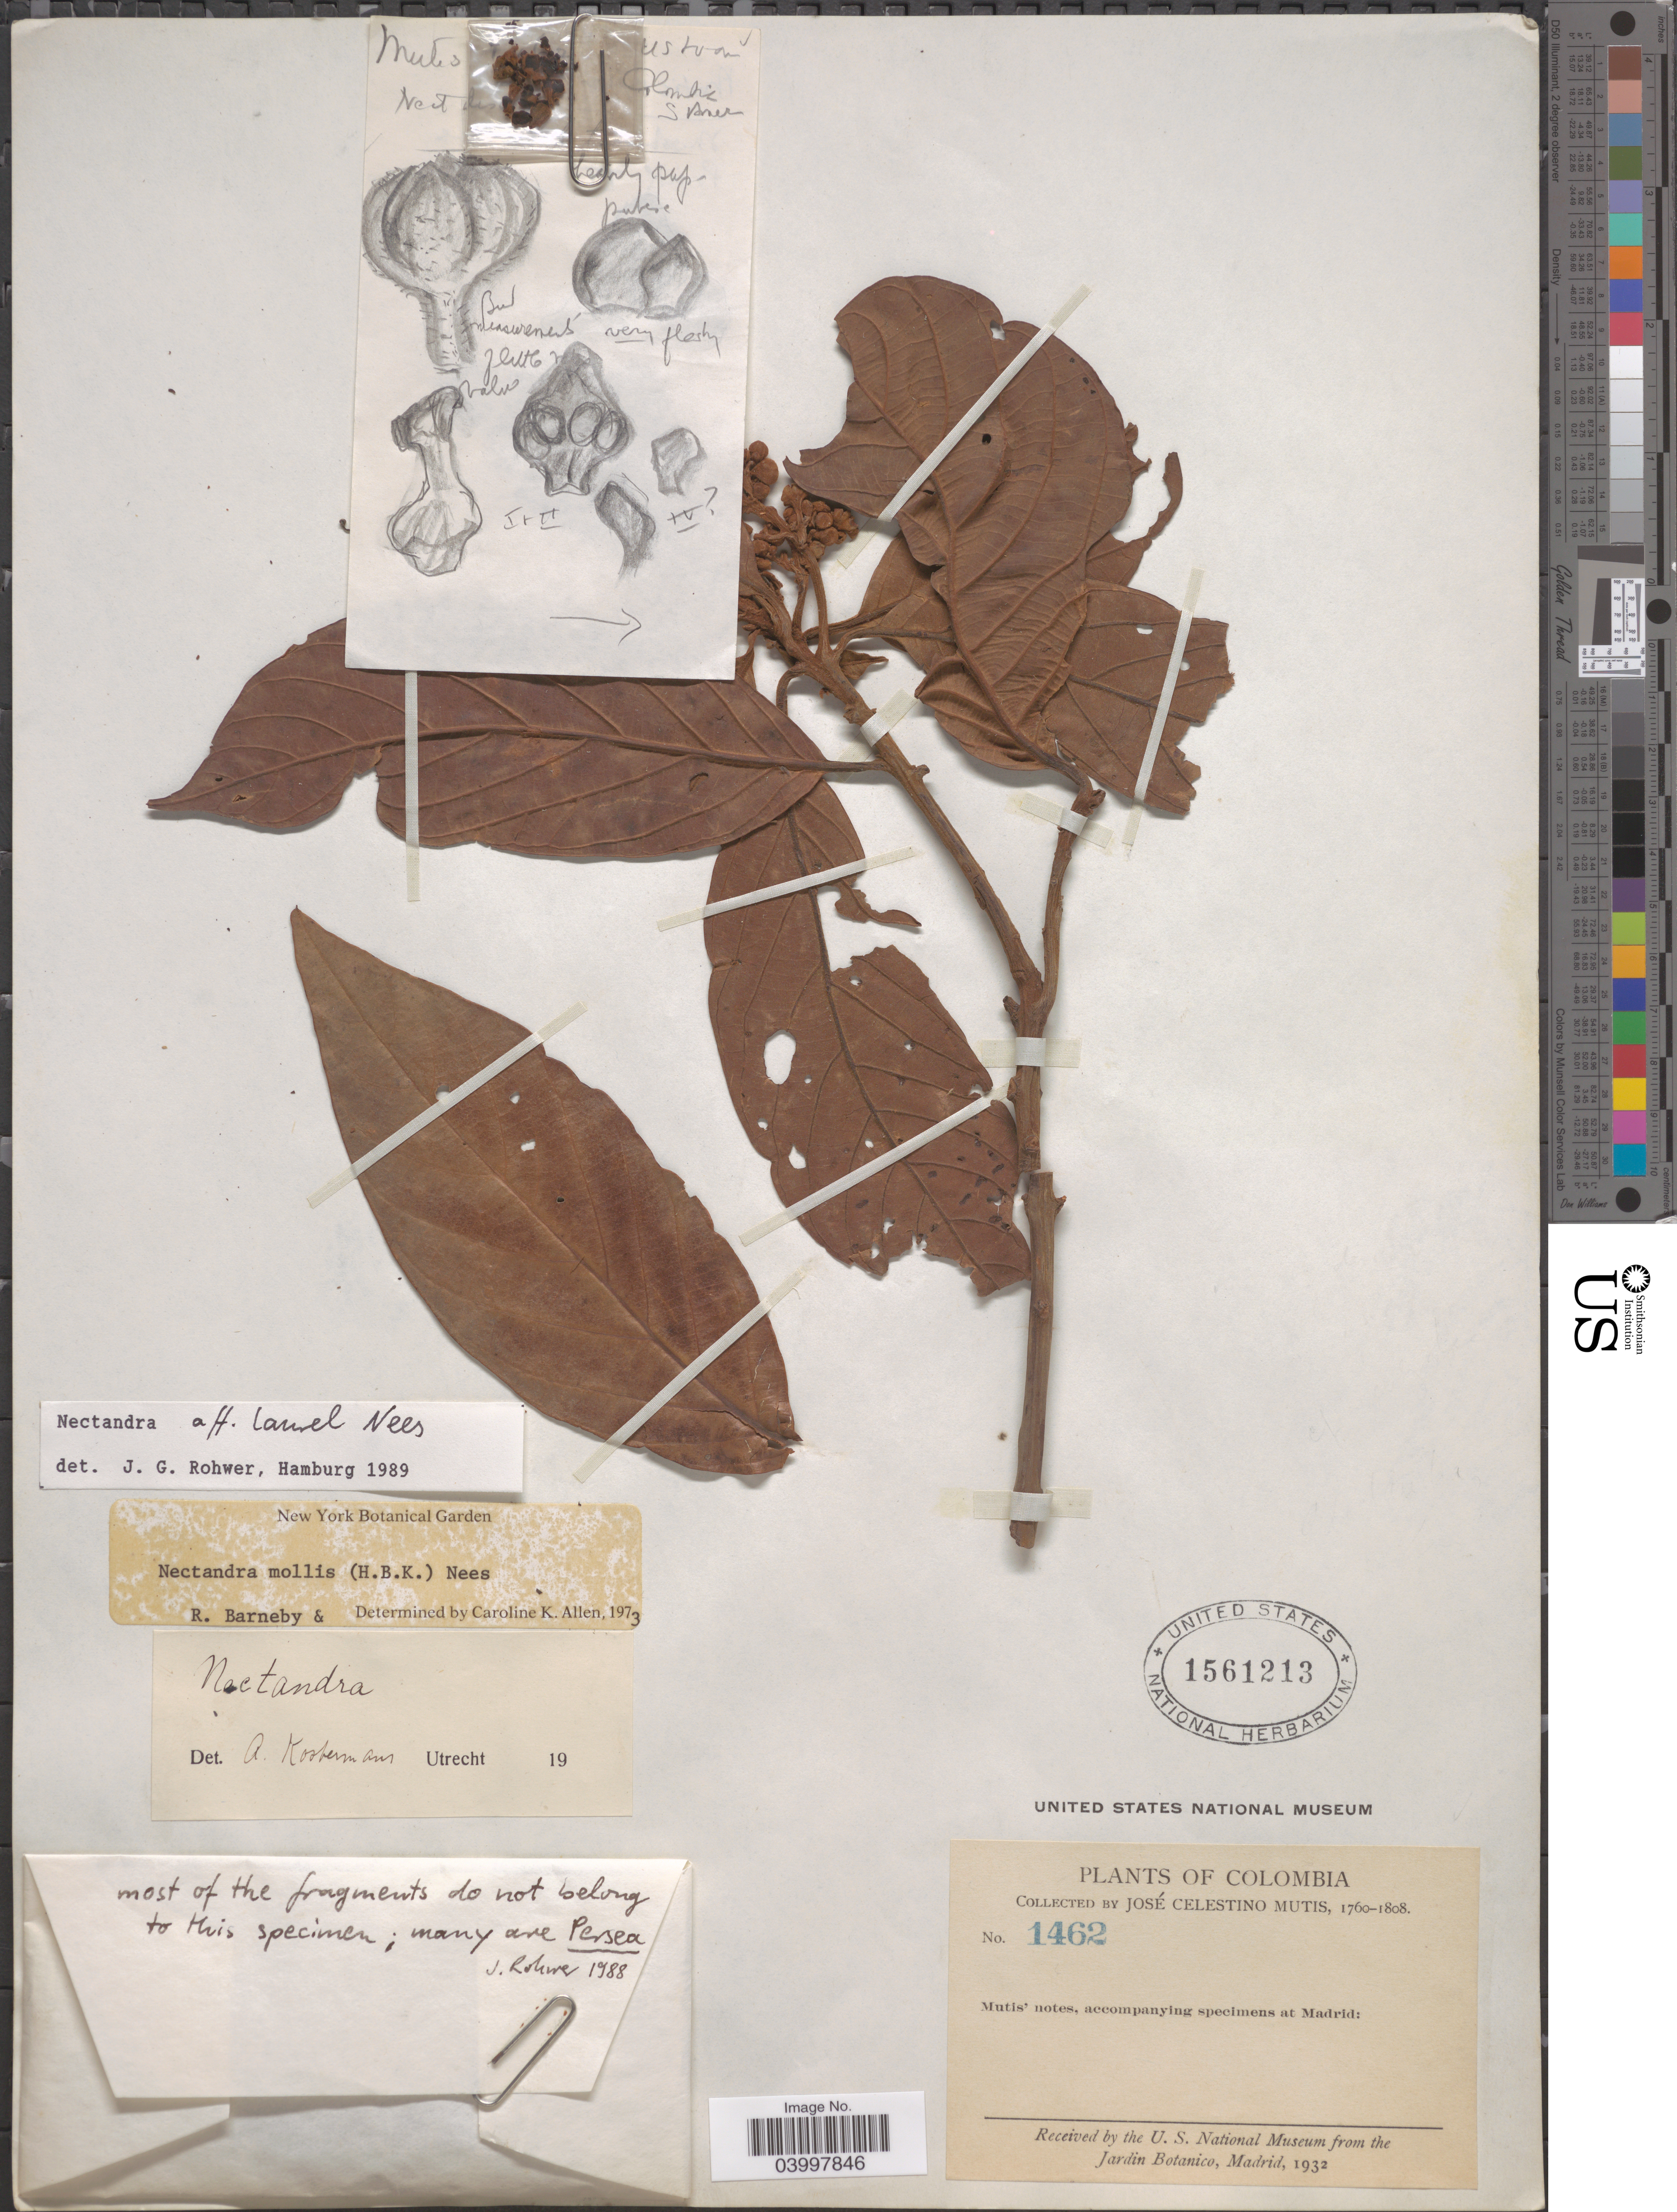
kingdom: Plantae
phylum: Tracheophyta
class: Magnoliopsida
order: Laurales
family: Lauraceae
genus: Nectandra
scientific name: Nectandra laurel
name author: Nees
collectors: J. C. B. Mutis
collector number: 1462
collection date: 1760/1808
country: Colombia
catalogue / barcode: US 1561213